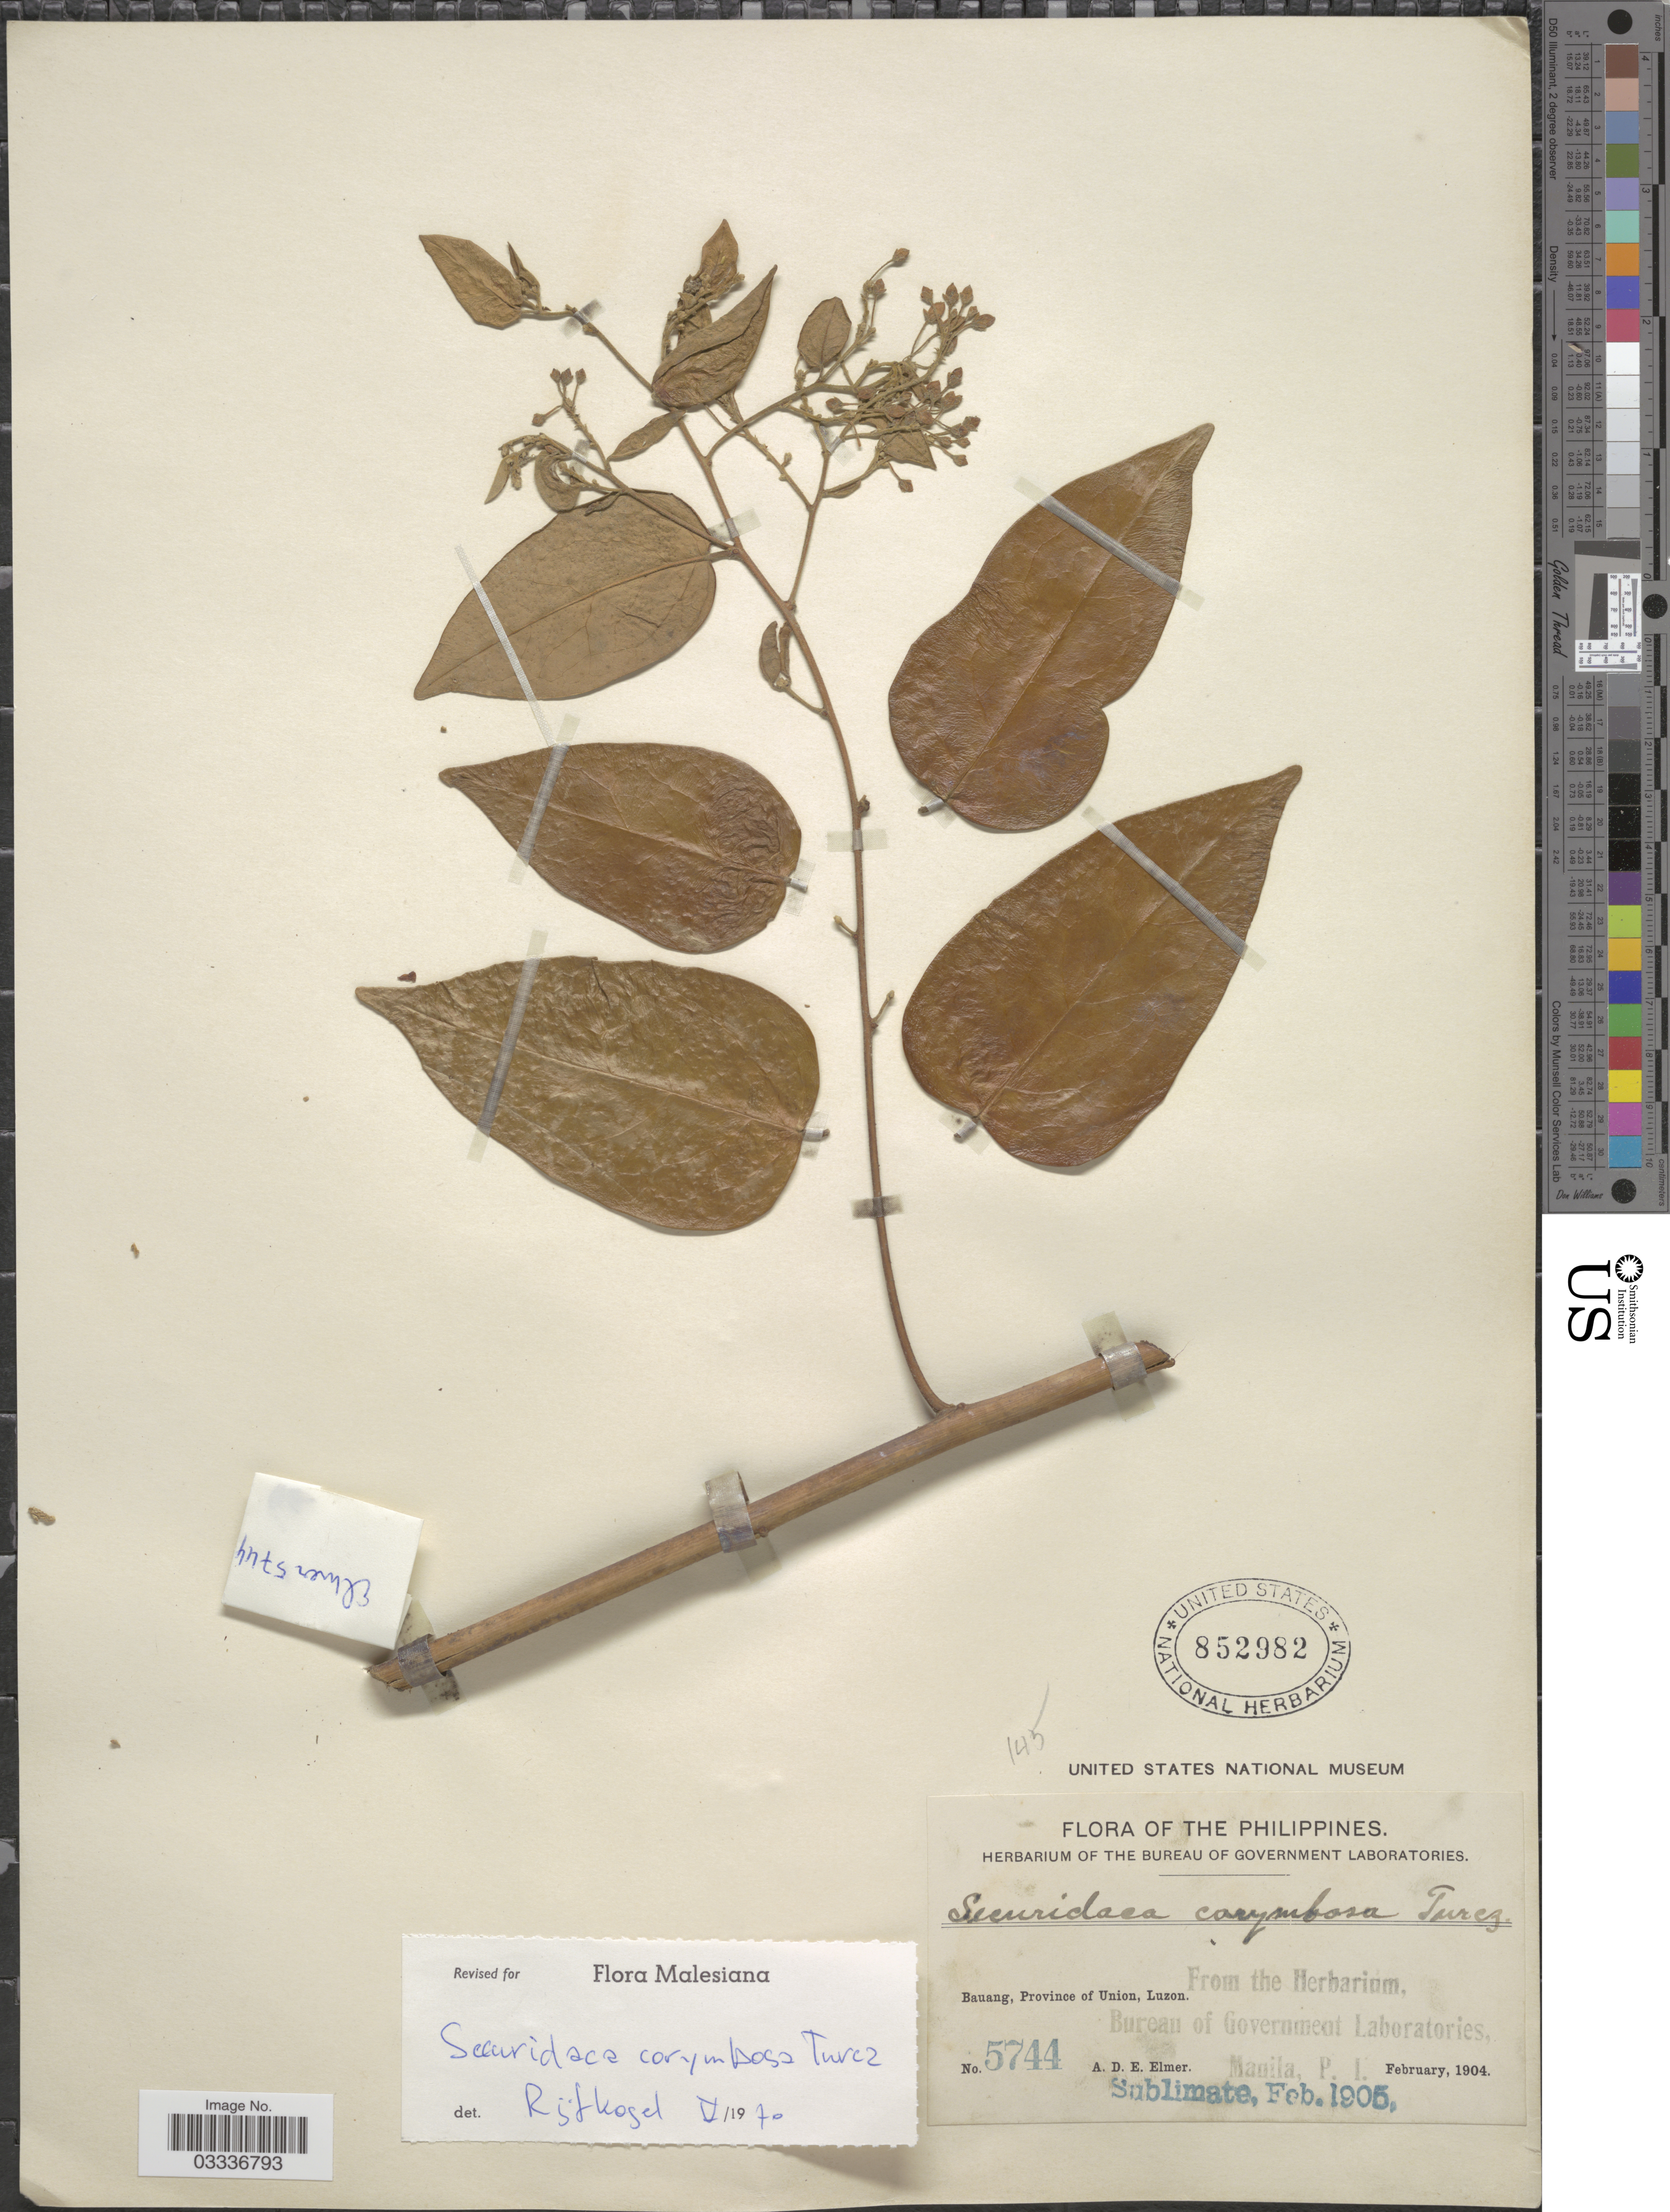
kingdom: Plantae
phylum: Tracheophyta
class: Magnoliopsida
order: Fabales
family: Polygalaceae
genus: Securidaca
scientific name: Securidaca corymbosa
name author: Turcz.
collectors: A. D. E. Elmer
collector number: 5744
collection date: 1904-02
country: Philippines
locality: Bauang, Province of Union, Luzon.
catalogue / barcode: US 852982